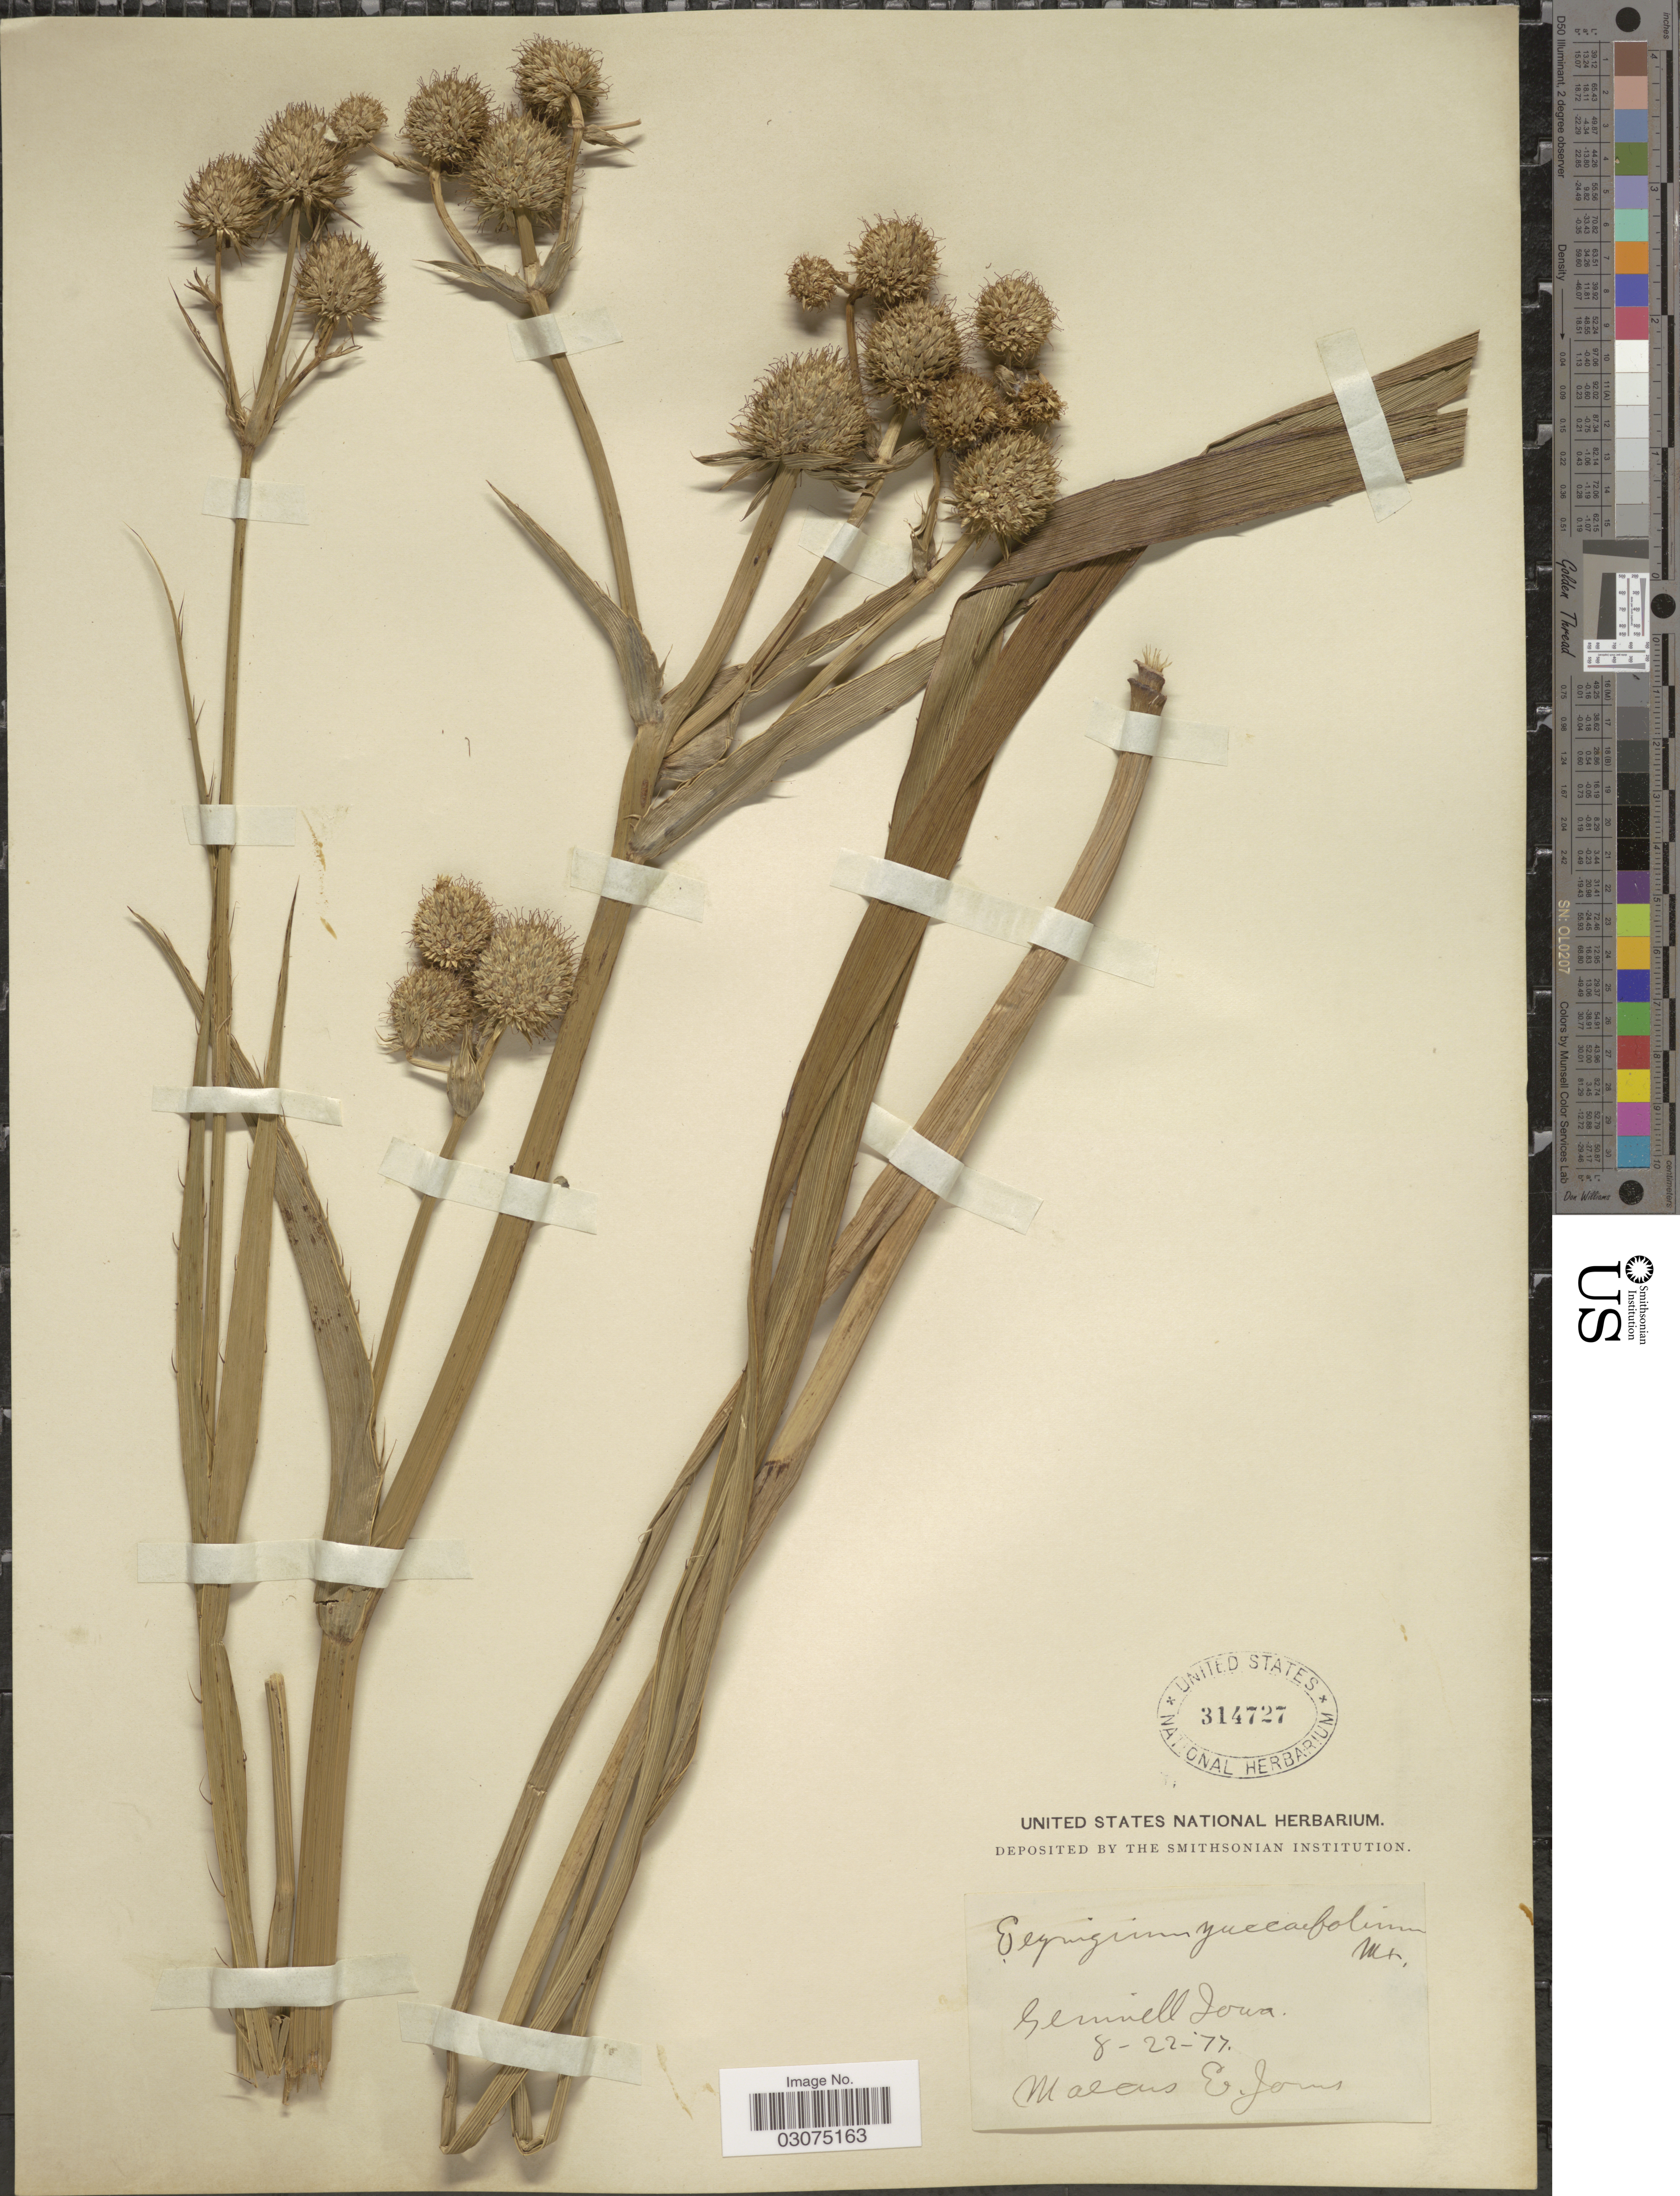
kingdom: Plantae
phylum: Tracheophyta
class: Magnoliopsida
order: Apiales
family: Apiaceae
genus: Eryngium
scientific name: Eryngium yuccifolium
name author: Michx.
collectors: M. E. Jones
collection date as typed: Transcribed d/m/y: 22/8/77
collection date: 1877-08-22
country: United States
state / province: Iowa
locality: Grinnell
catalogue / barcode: US 314727